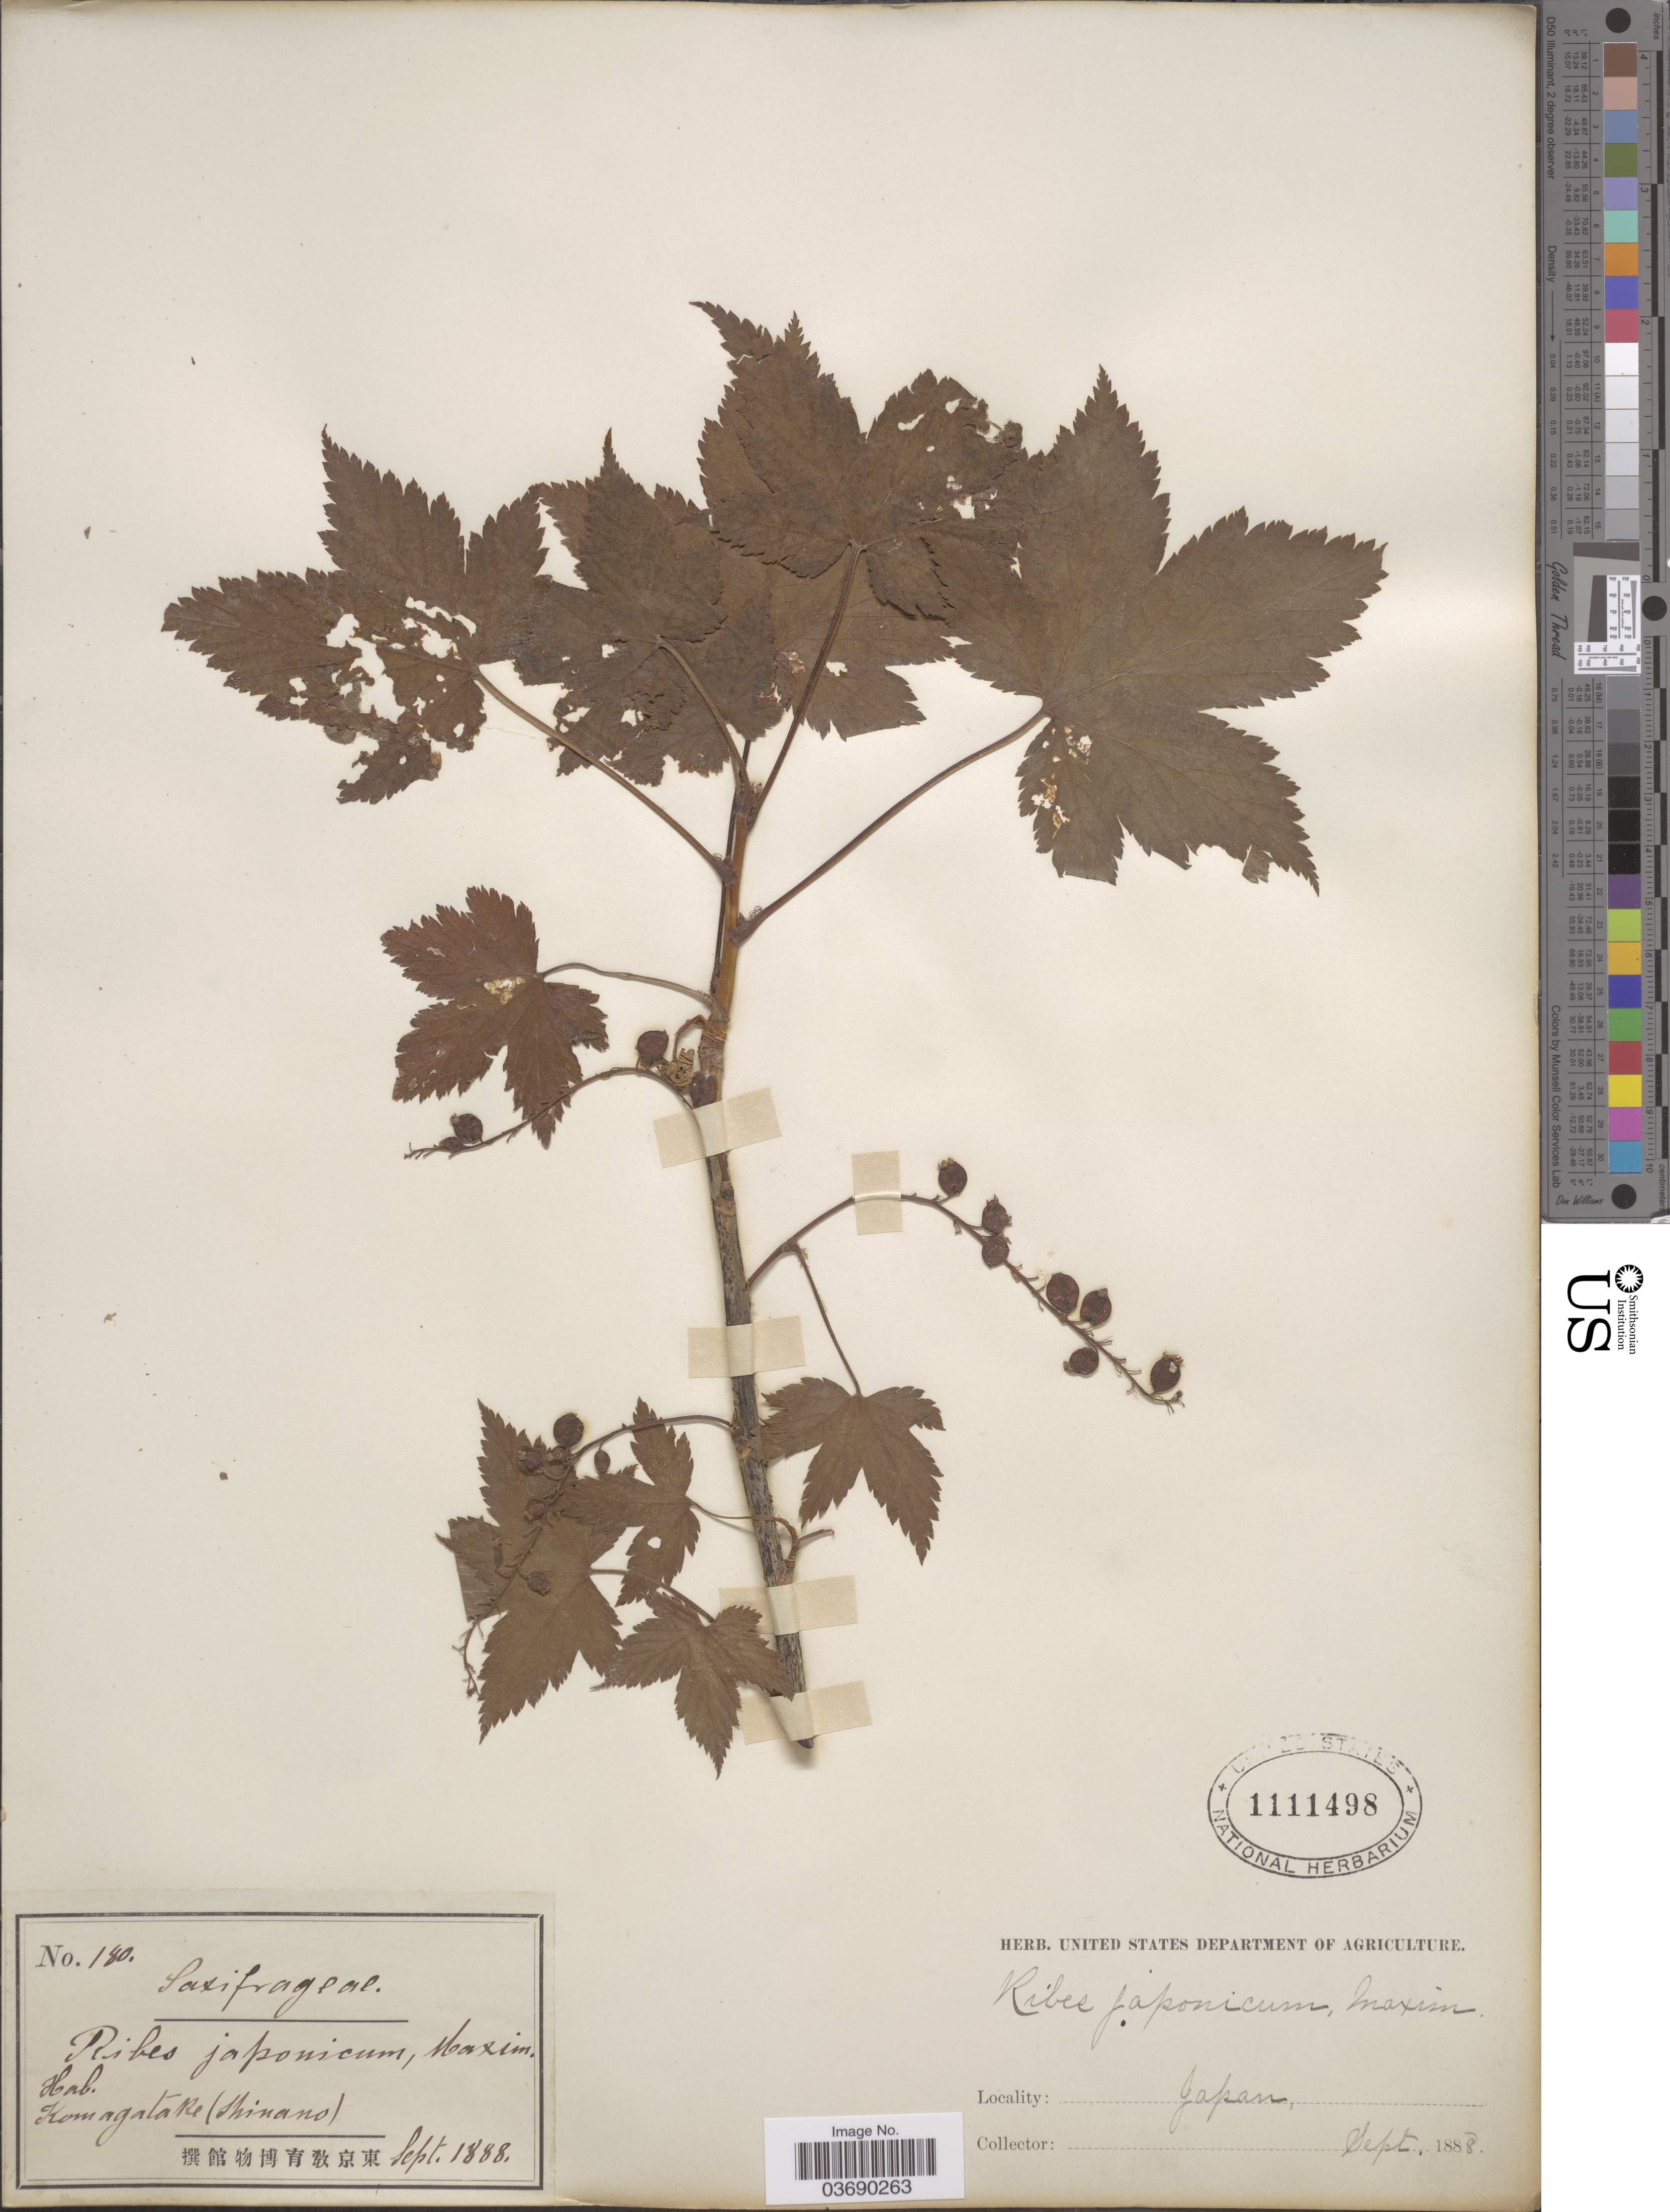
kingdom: Plantae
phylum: Tracheophyta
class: Magnoliopsida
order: Saxifragales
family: Grossulariaceae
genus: Ribes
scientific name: Ribes japonicum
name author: Maxim.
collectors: United States Department of Agriculture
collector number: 180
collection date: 1888-09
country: Japan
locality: Komagatake (Shinano).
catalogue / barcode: US 1111498